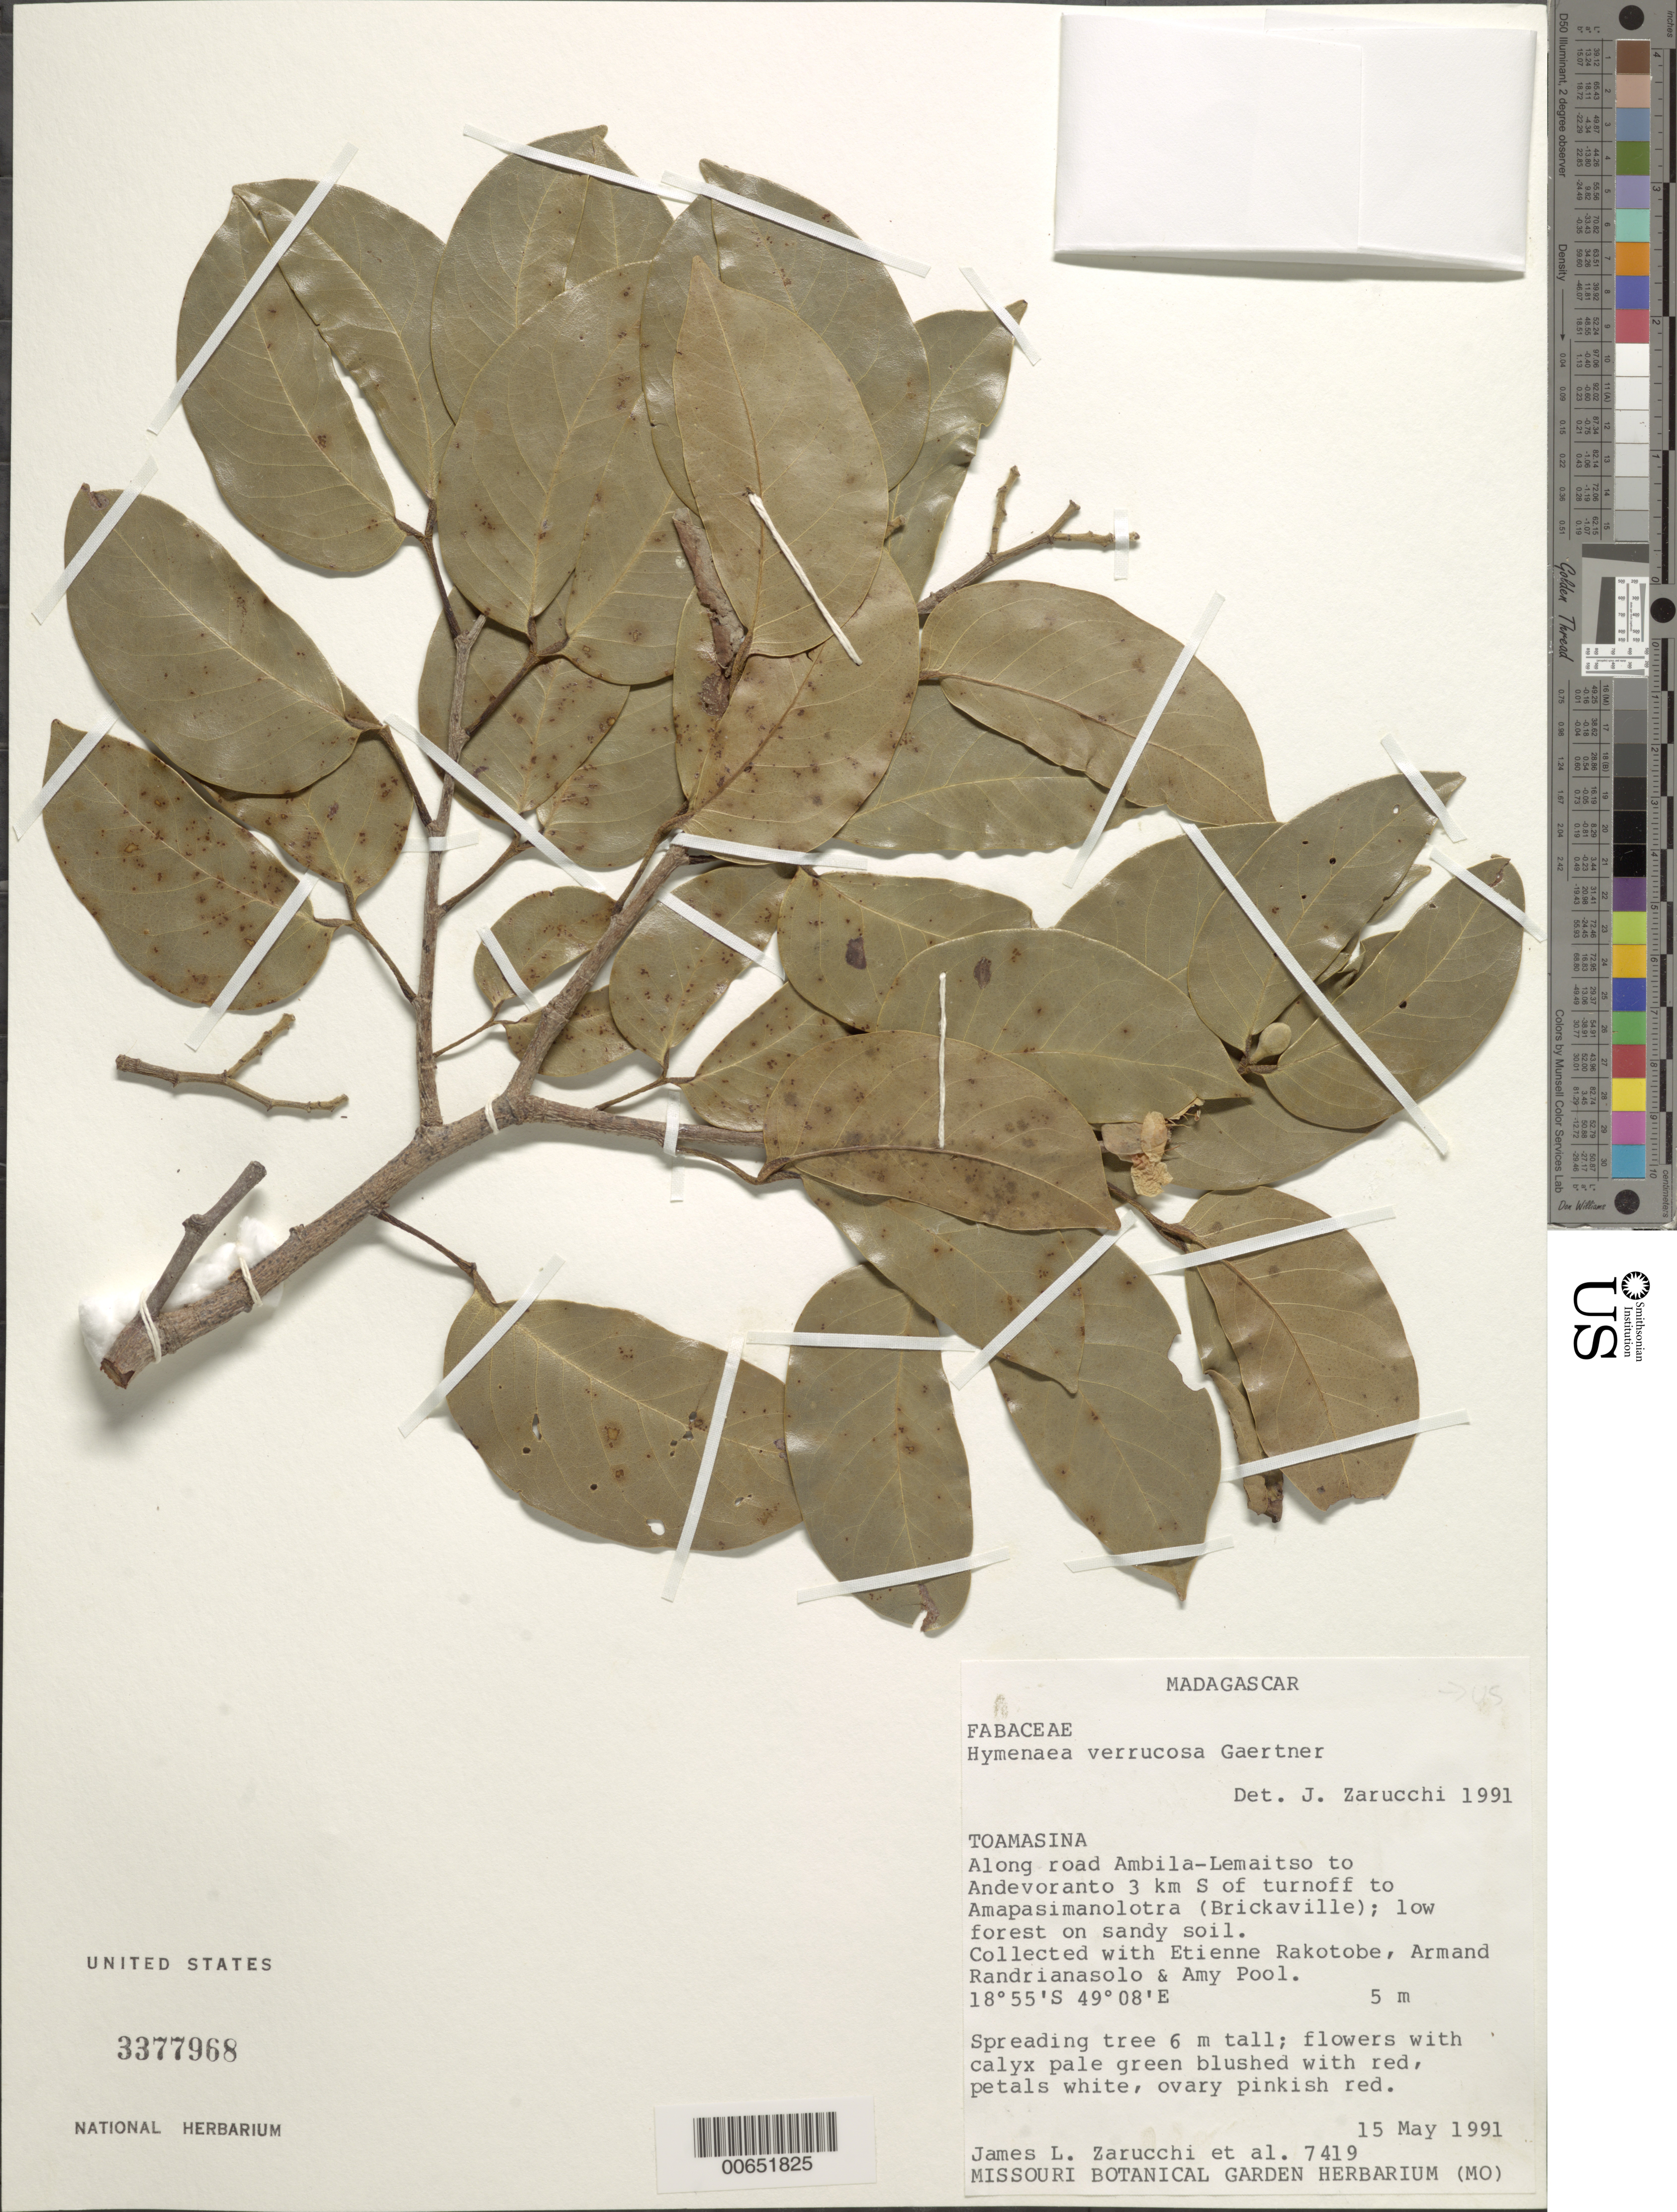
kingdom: Plantae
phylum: Tracheophyta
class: Magnoliopsida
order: Fabales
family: Fabaceae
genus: Hymenaea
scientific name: Hymenaea verrucosa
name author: Gaertn.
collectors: J. L. Zarucchi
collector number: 7419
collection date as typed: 15 May 1991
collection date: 1991-05-15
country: Madagascar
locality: Toamasina, along road ambila-lemaitso to andevoranto, s of turnoff to amapasimanolotra (brickaville)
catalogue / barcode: US 3377968